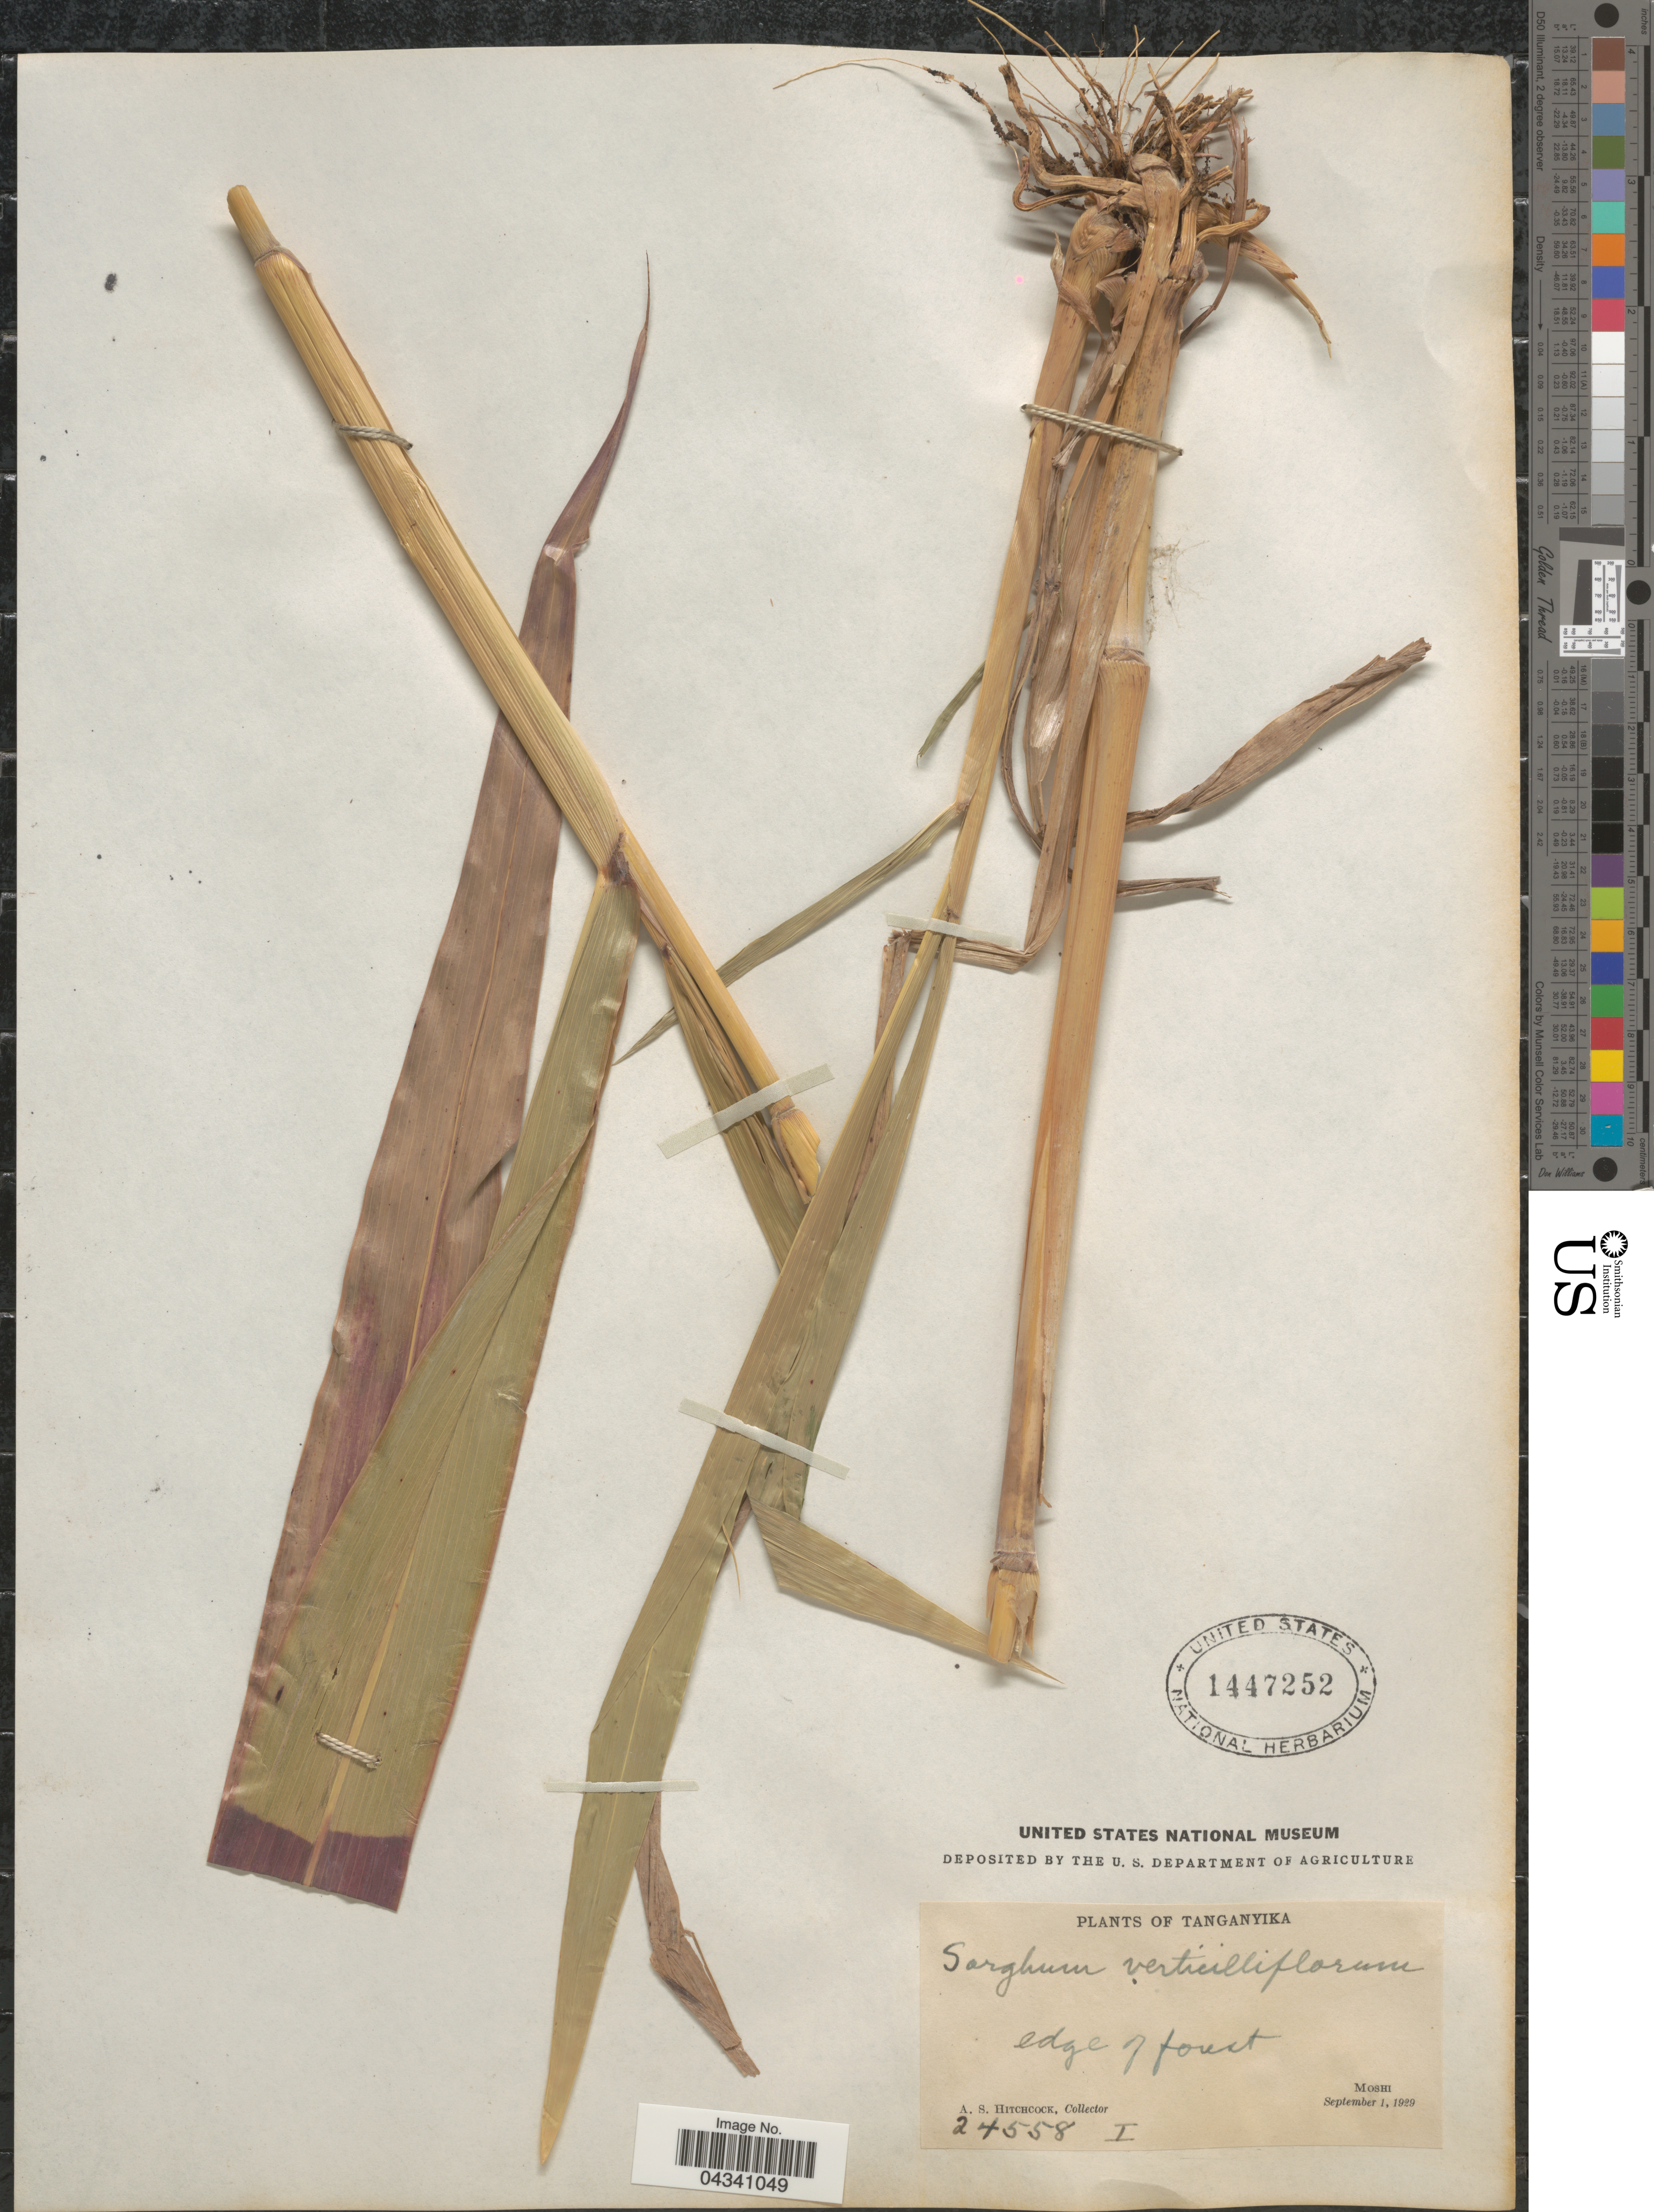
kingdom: Plantae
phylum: Tracheophyta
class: Liliopsida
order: Poales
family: Poaceae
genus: Sorghum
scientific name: Sorghum arundinaceum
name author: (Desv.) Stapf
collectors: A. S. Hitchcock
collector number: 24558I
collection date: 1929-09-01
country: Tanzania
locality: Tanganyika. Edge of forest. Moshi.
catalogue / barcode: US 1447252